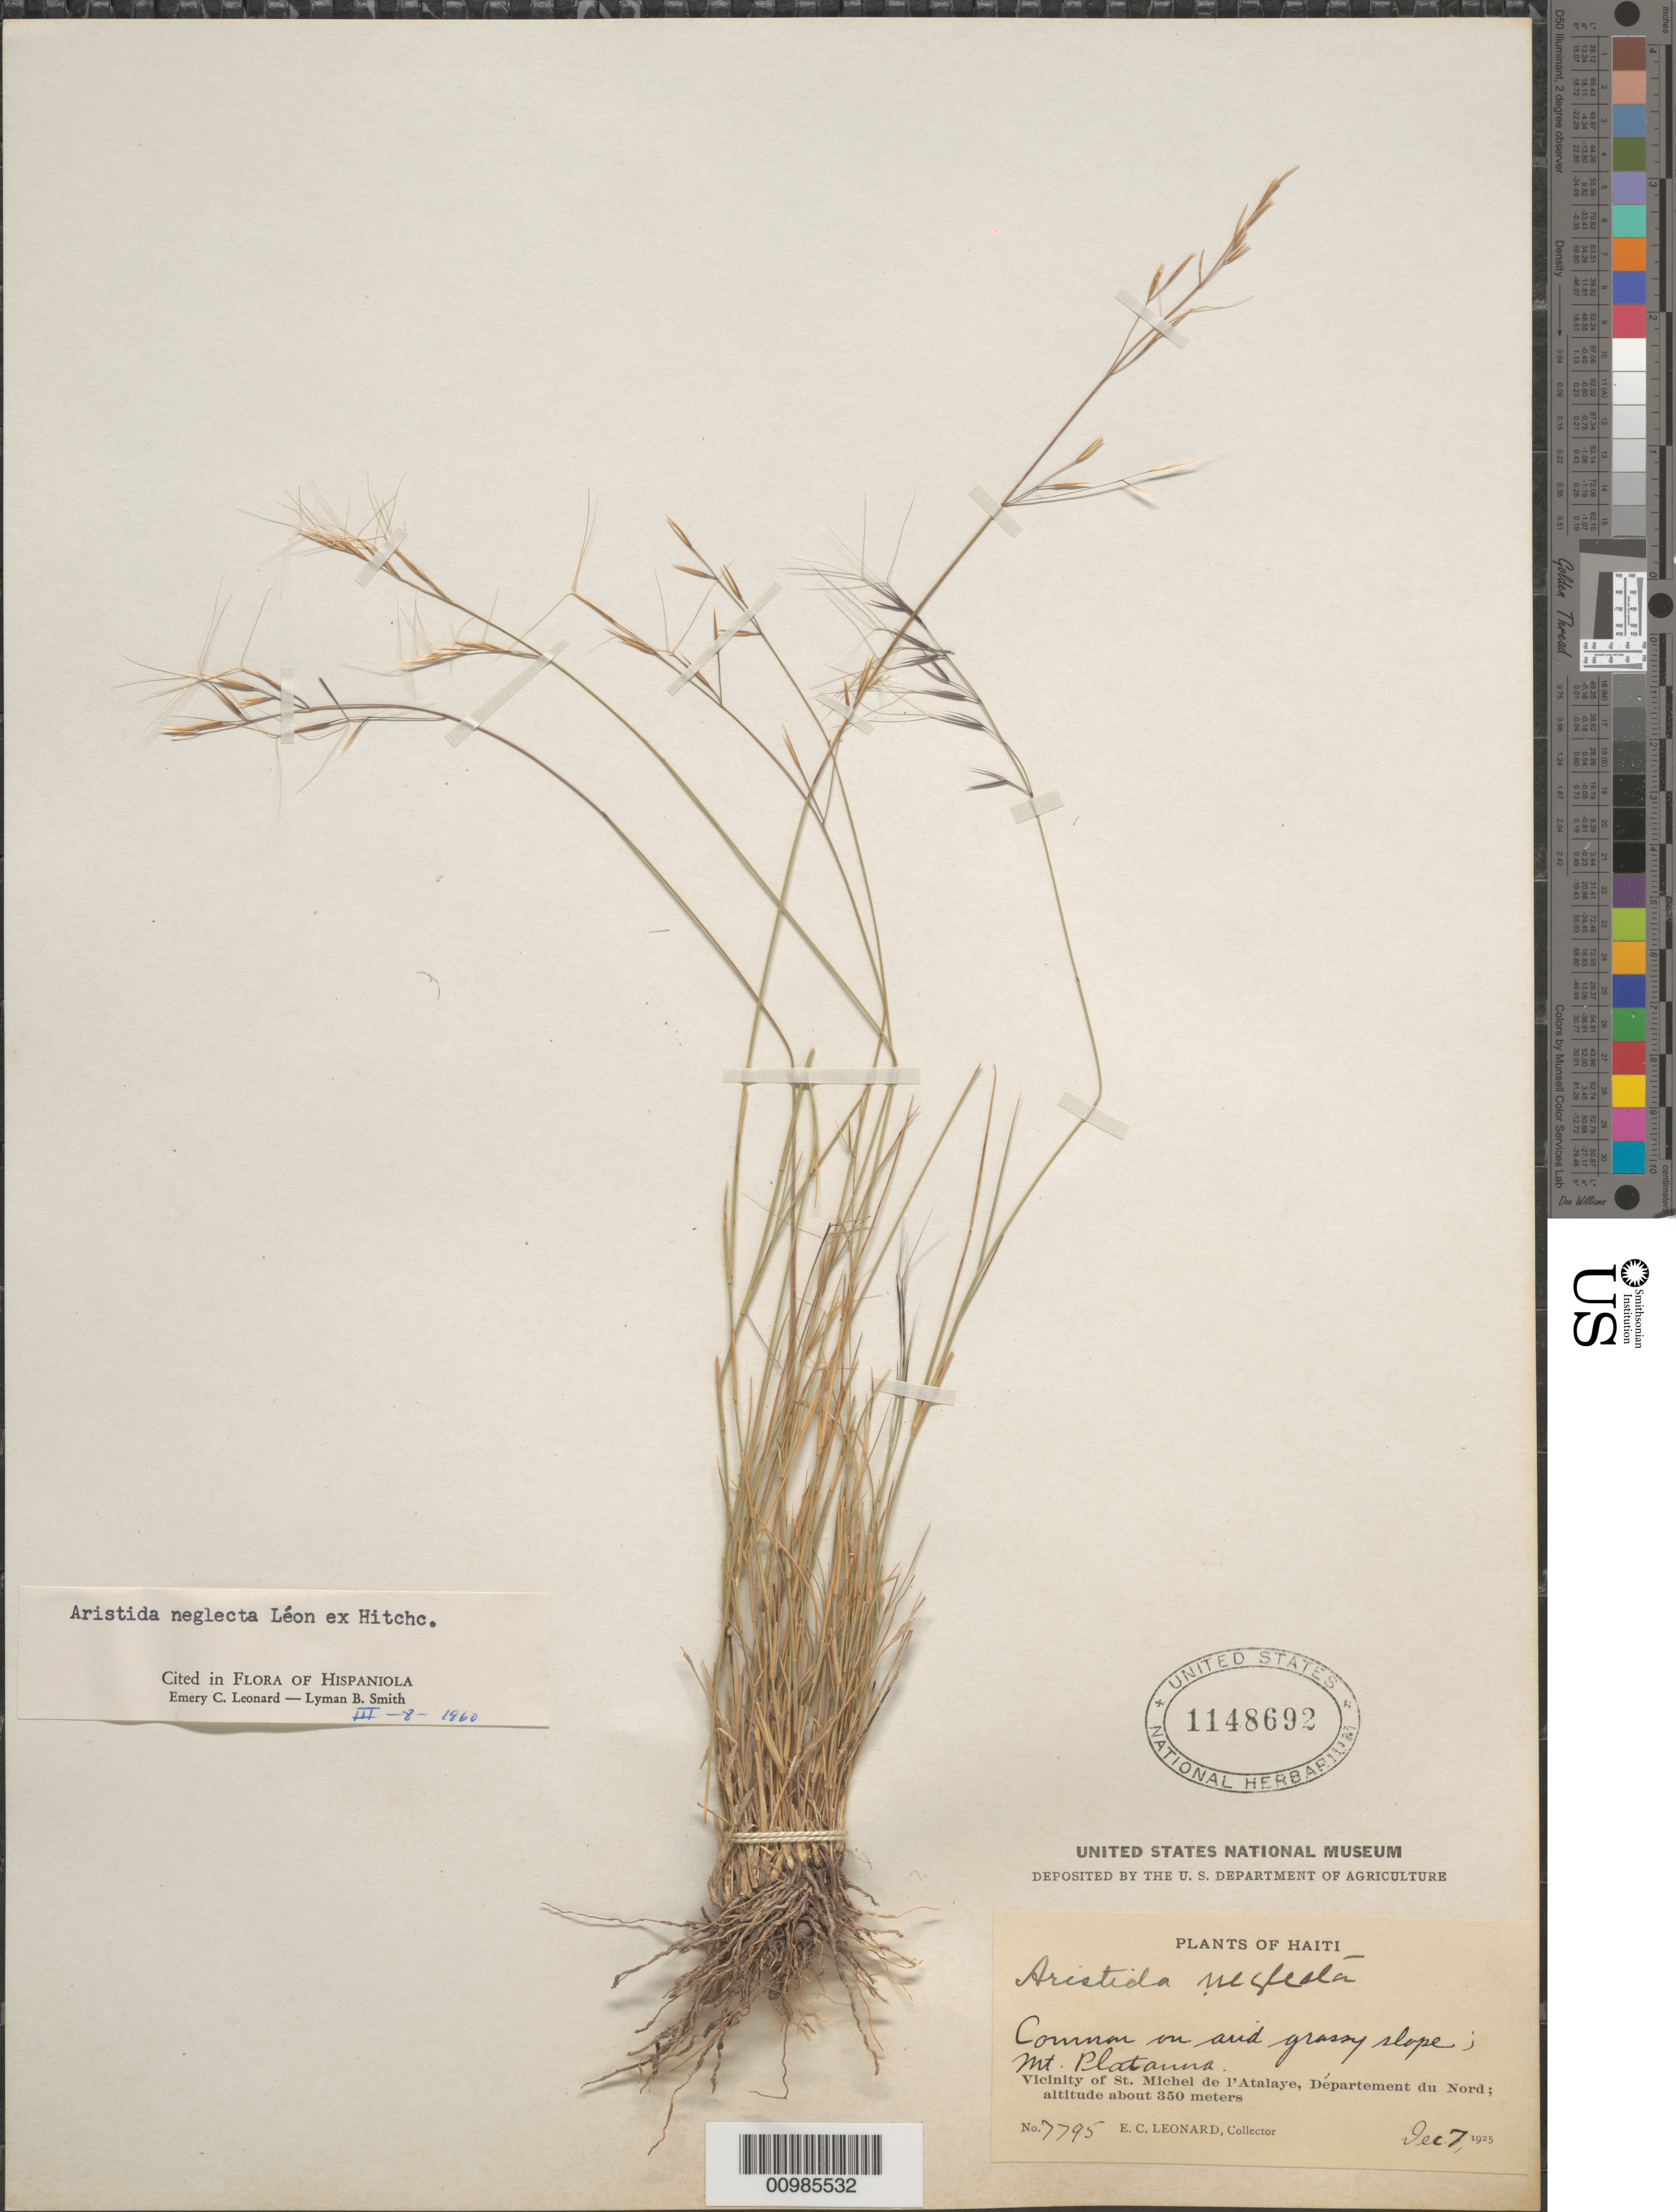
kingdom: Plantae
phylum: Tracheophyta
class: Liliopsida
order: Poales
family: Poaceae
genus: Aristida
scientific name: Aristida neglecta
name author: León ex Hitchc.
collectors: E. C. Leonard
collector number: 7795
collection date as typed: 07 Dec 1925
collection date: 1925-12-07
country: Haiti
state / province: Nord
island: Hispaniola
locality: Vicinity of St Michel de l'Atalaye, Mt Platana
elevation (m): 350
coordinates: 0 N, 0 E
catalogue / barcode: US 1148692